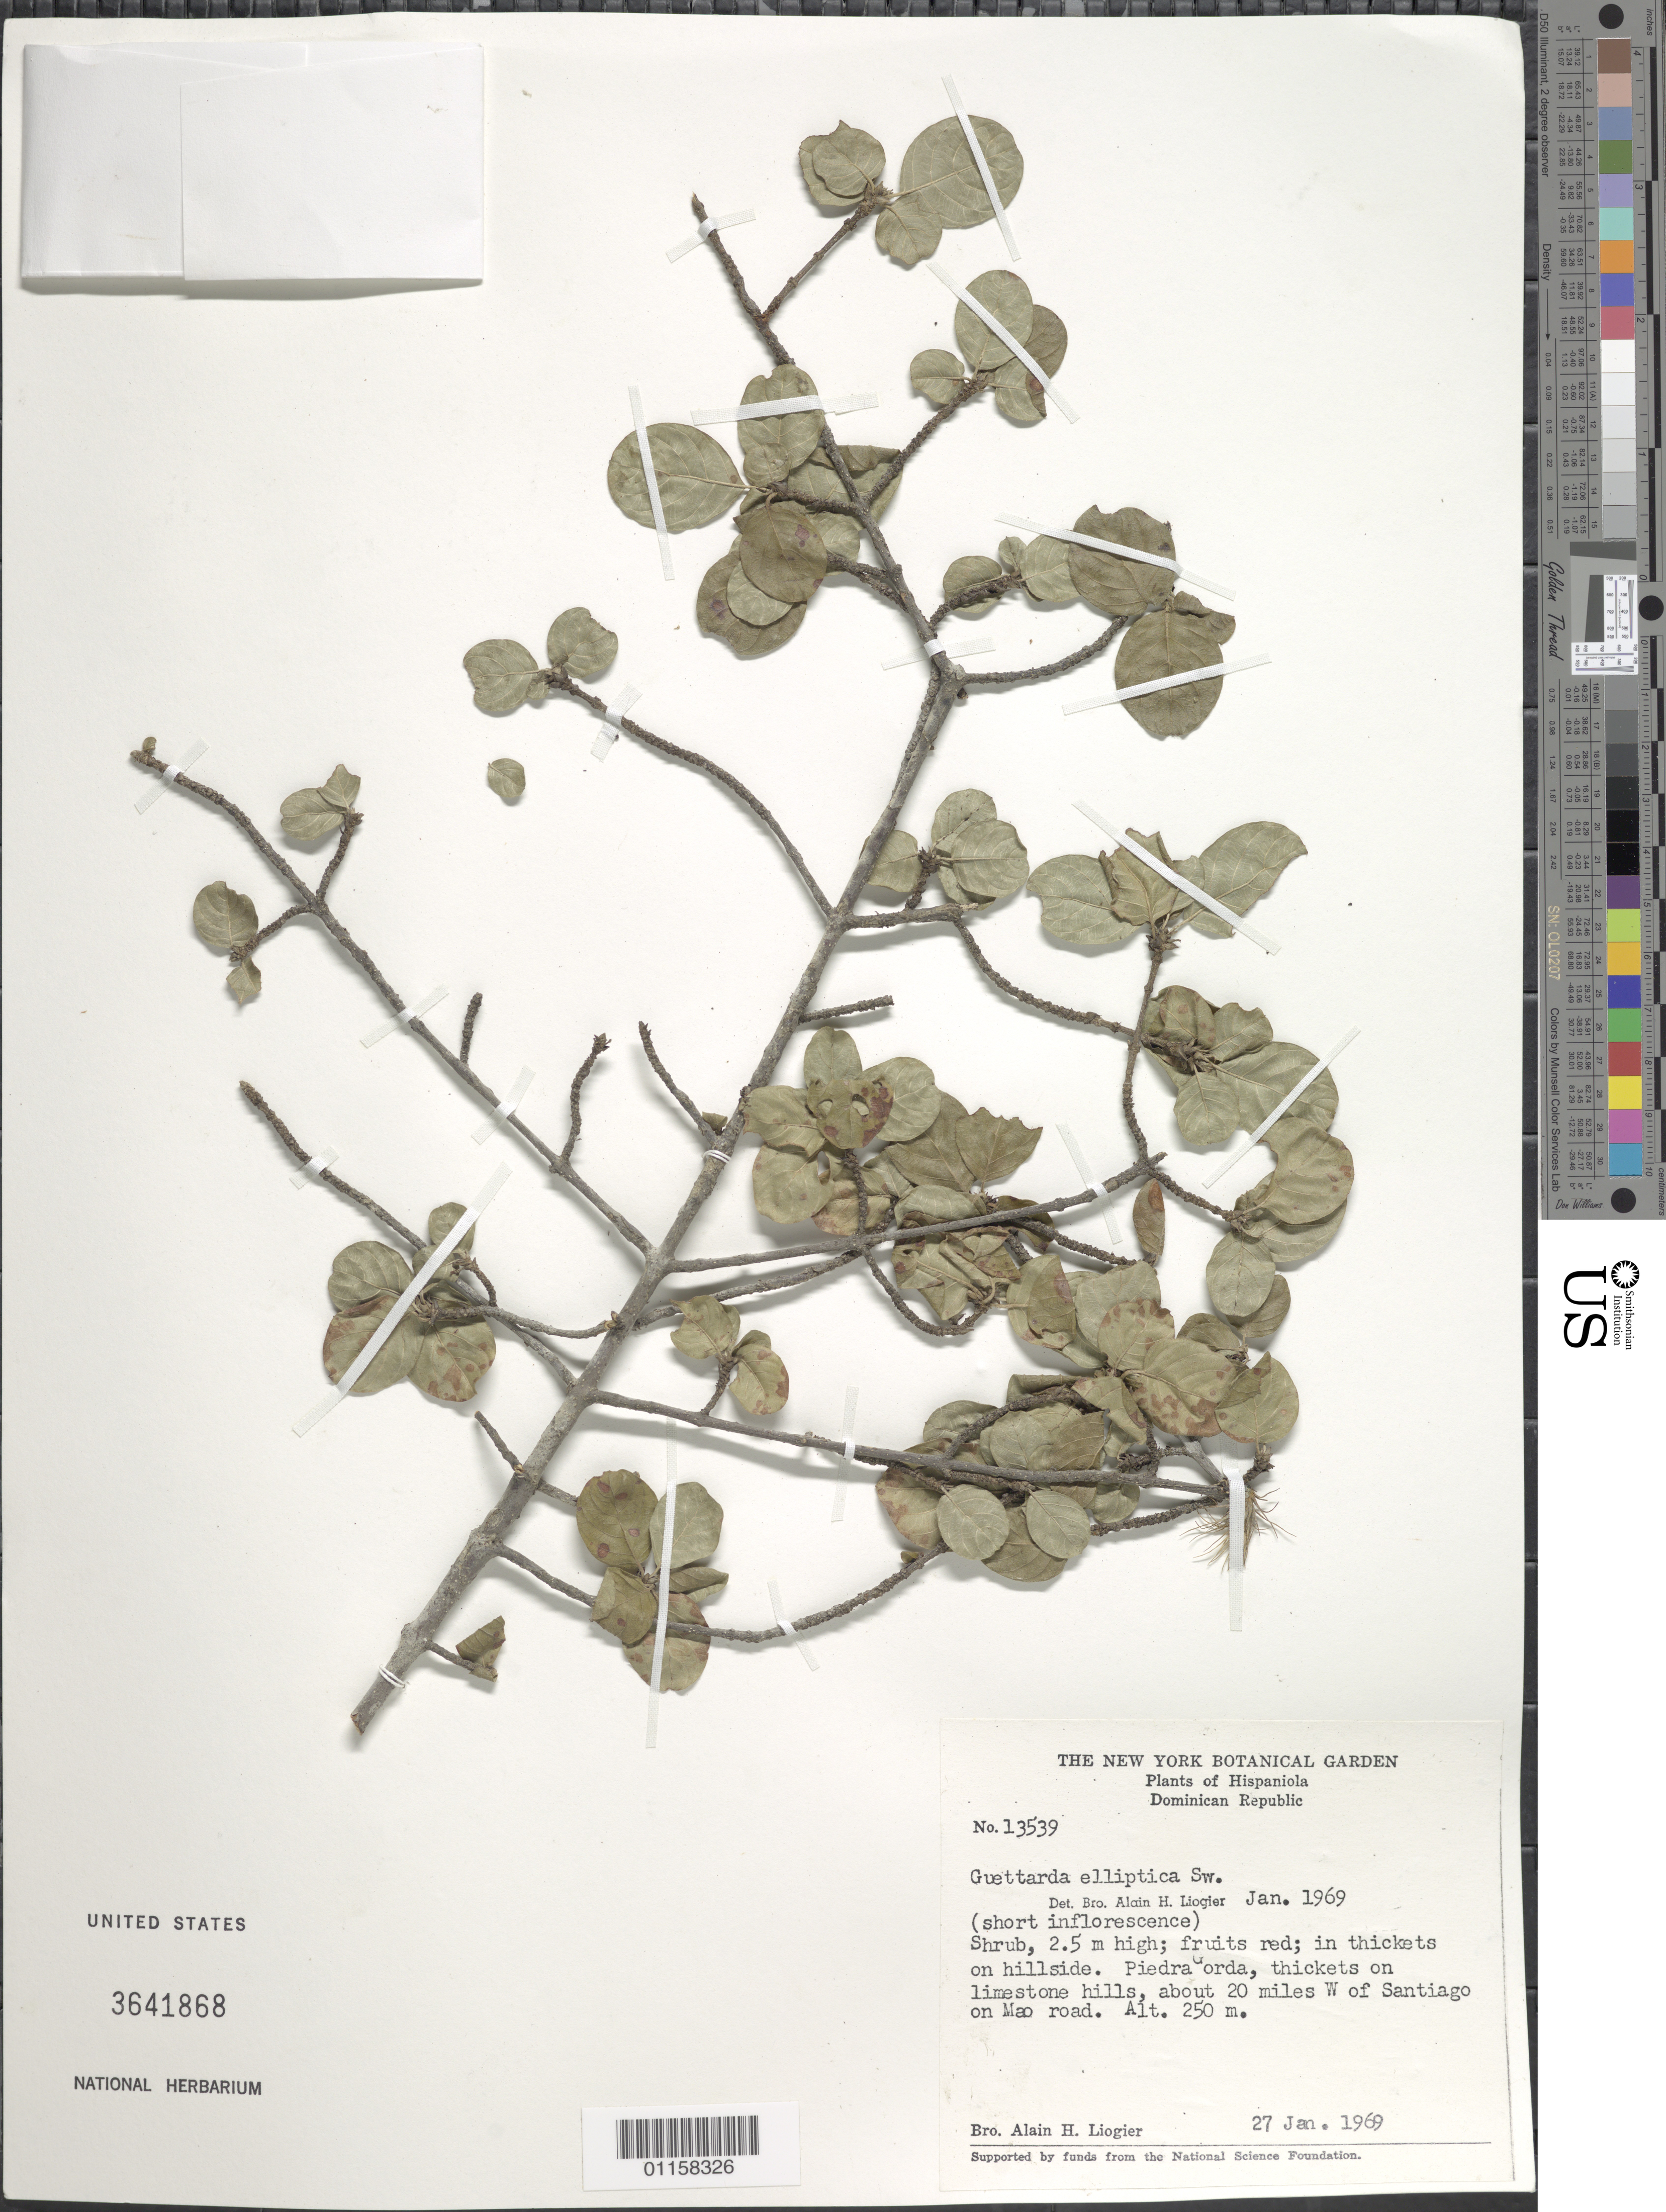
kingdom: Plantae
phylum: Tracheophyta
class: Magnoliopsida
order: Gentianales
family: Rubiaceae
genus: Guettarda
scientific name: Guettarda elliptica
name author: Sw.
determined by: Liogier, Alain H.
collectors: A. H. Liogier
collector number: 13539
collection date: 1969-01-27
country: Dominican Republic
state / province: Santiago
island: Hispaniola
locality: Piedra Gorda, about 20 miles W of Santiago on Mao Road.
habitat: Thickets on limestone hills; in thickets on hillside.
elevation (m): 250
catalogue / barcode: US 3641868